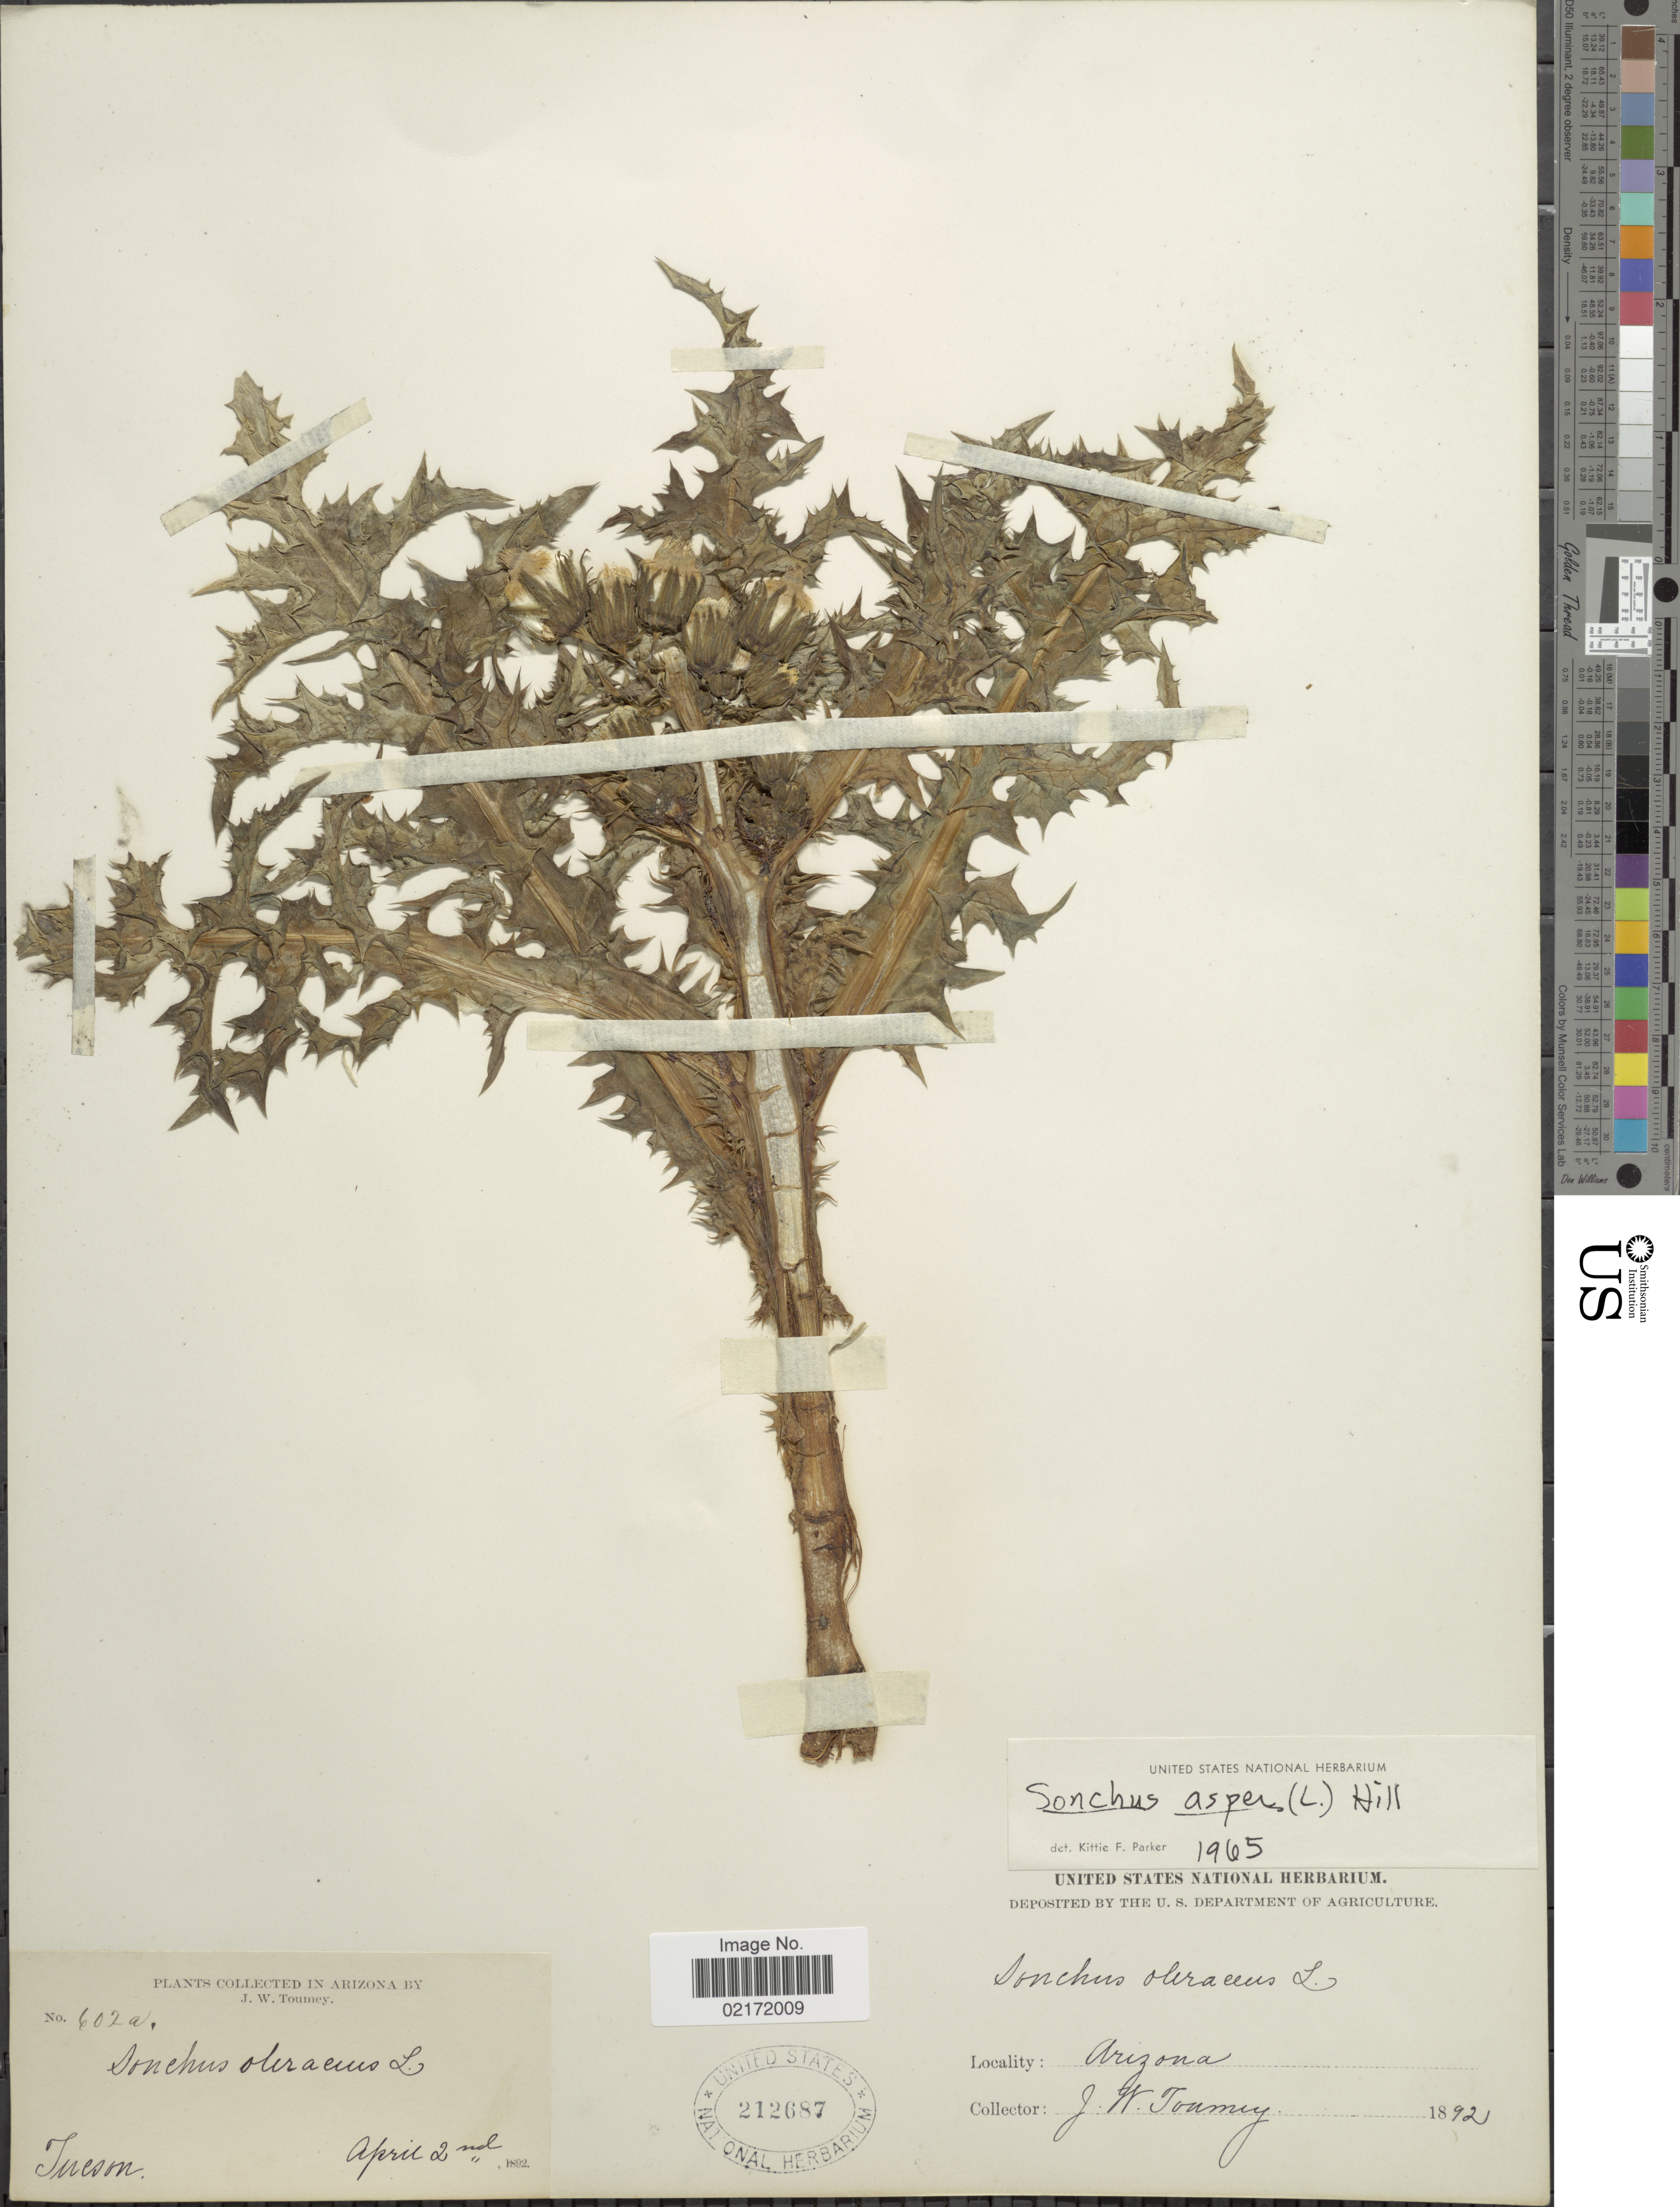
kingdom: Plantae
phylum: Tracheophyta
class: Magnoliopsida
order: Asterales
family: Asteraceae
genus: Sonchus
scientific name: Sonchus asper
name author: (L.) Hill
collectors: J. W. Toumey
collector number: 602a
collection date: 1892-04-02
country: United States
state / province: Arizona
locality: Tucson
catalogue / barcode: US 212687